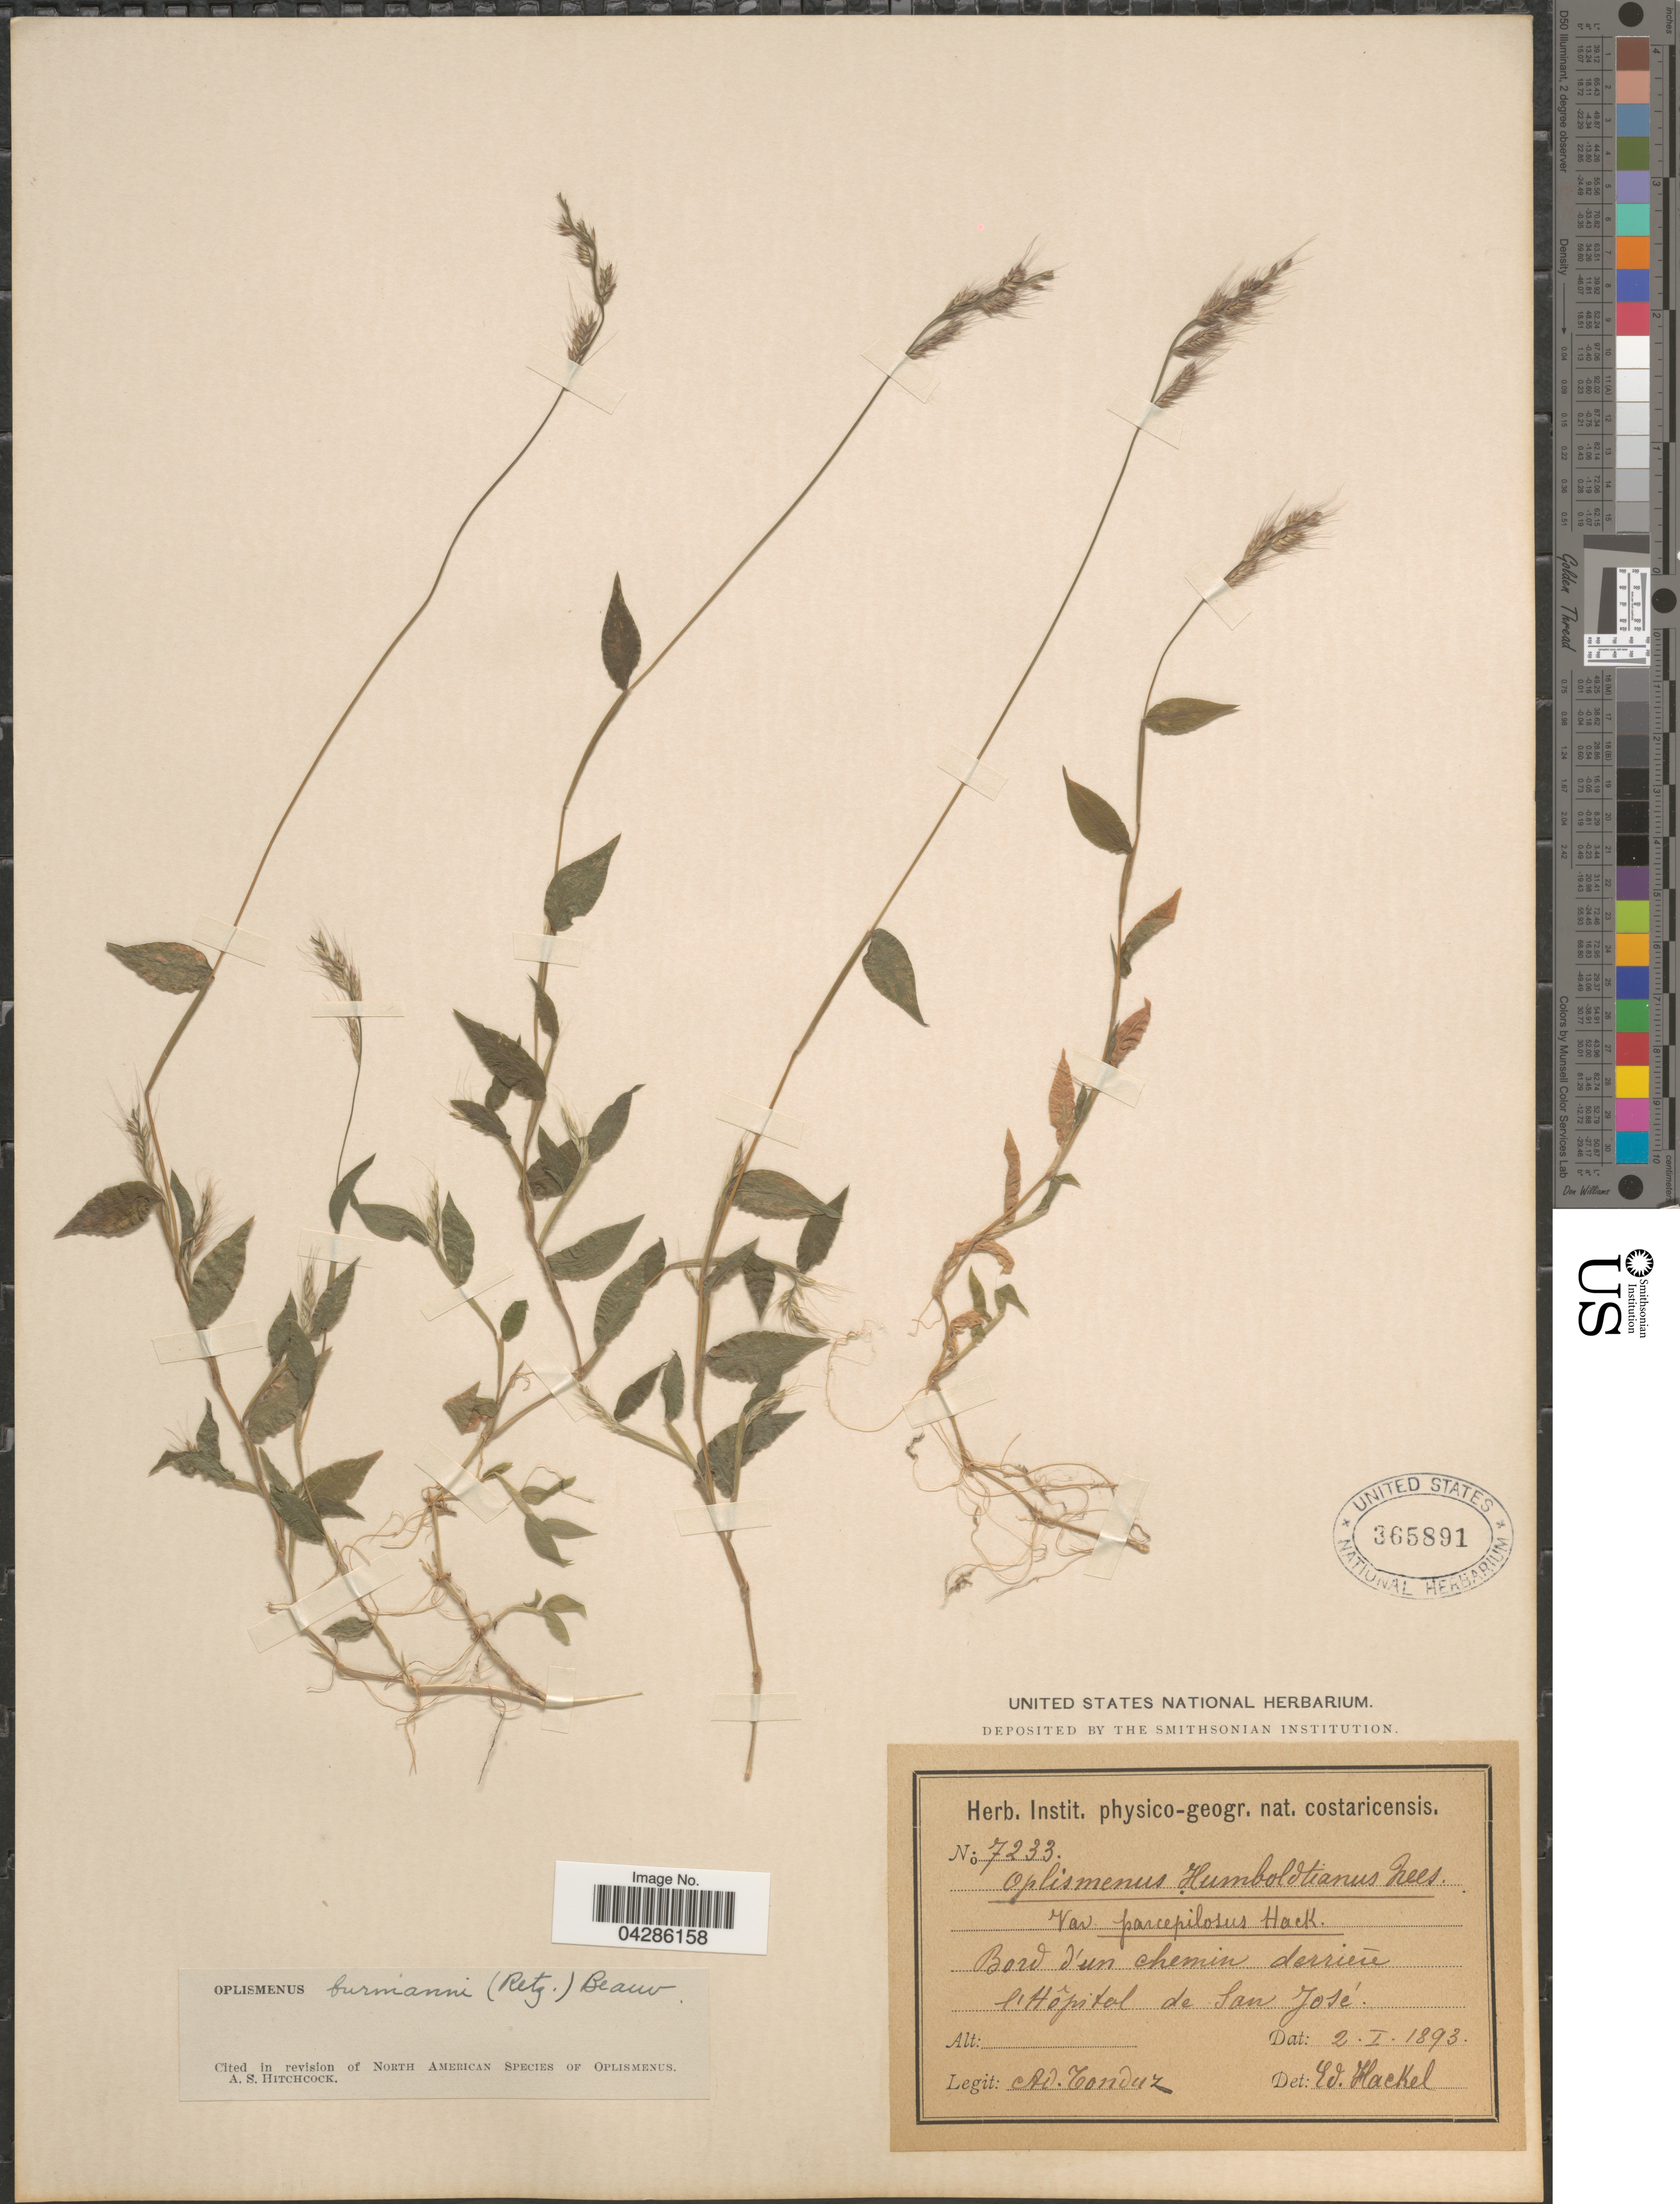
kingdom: Plantae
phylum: Tracheophyta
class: Liliopsida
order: Poales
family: Poaceae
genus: Oplismenus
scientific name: Oplismenus burmannii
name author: (Retz.) P. Beauv.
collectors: A. Tonduz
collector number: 7233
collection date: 1893-01-02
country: Costa Rica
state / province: San José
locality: Bord d'un chemin derrière l'Hôpital de San José.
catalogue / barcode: US 365891